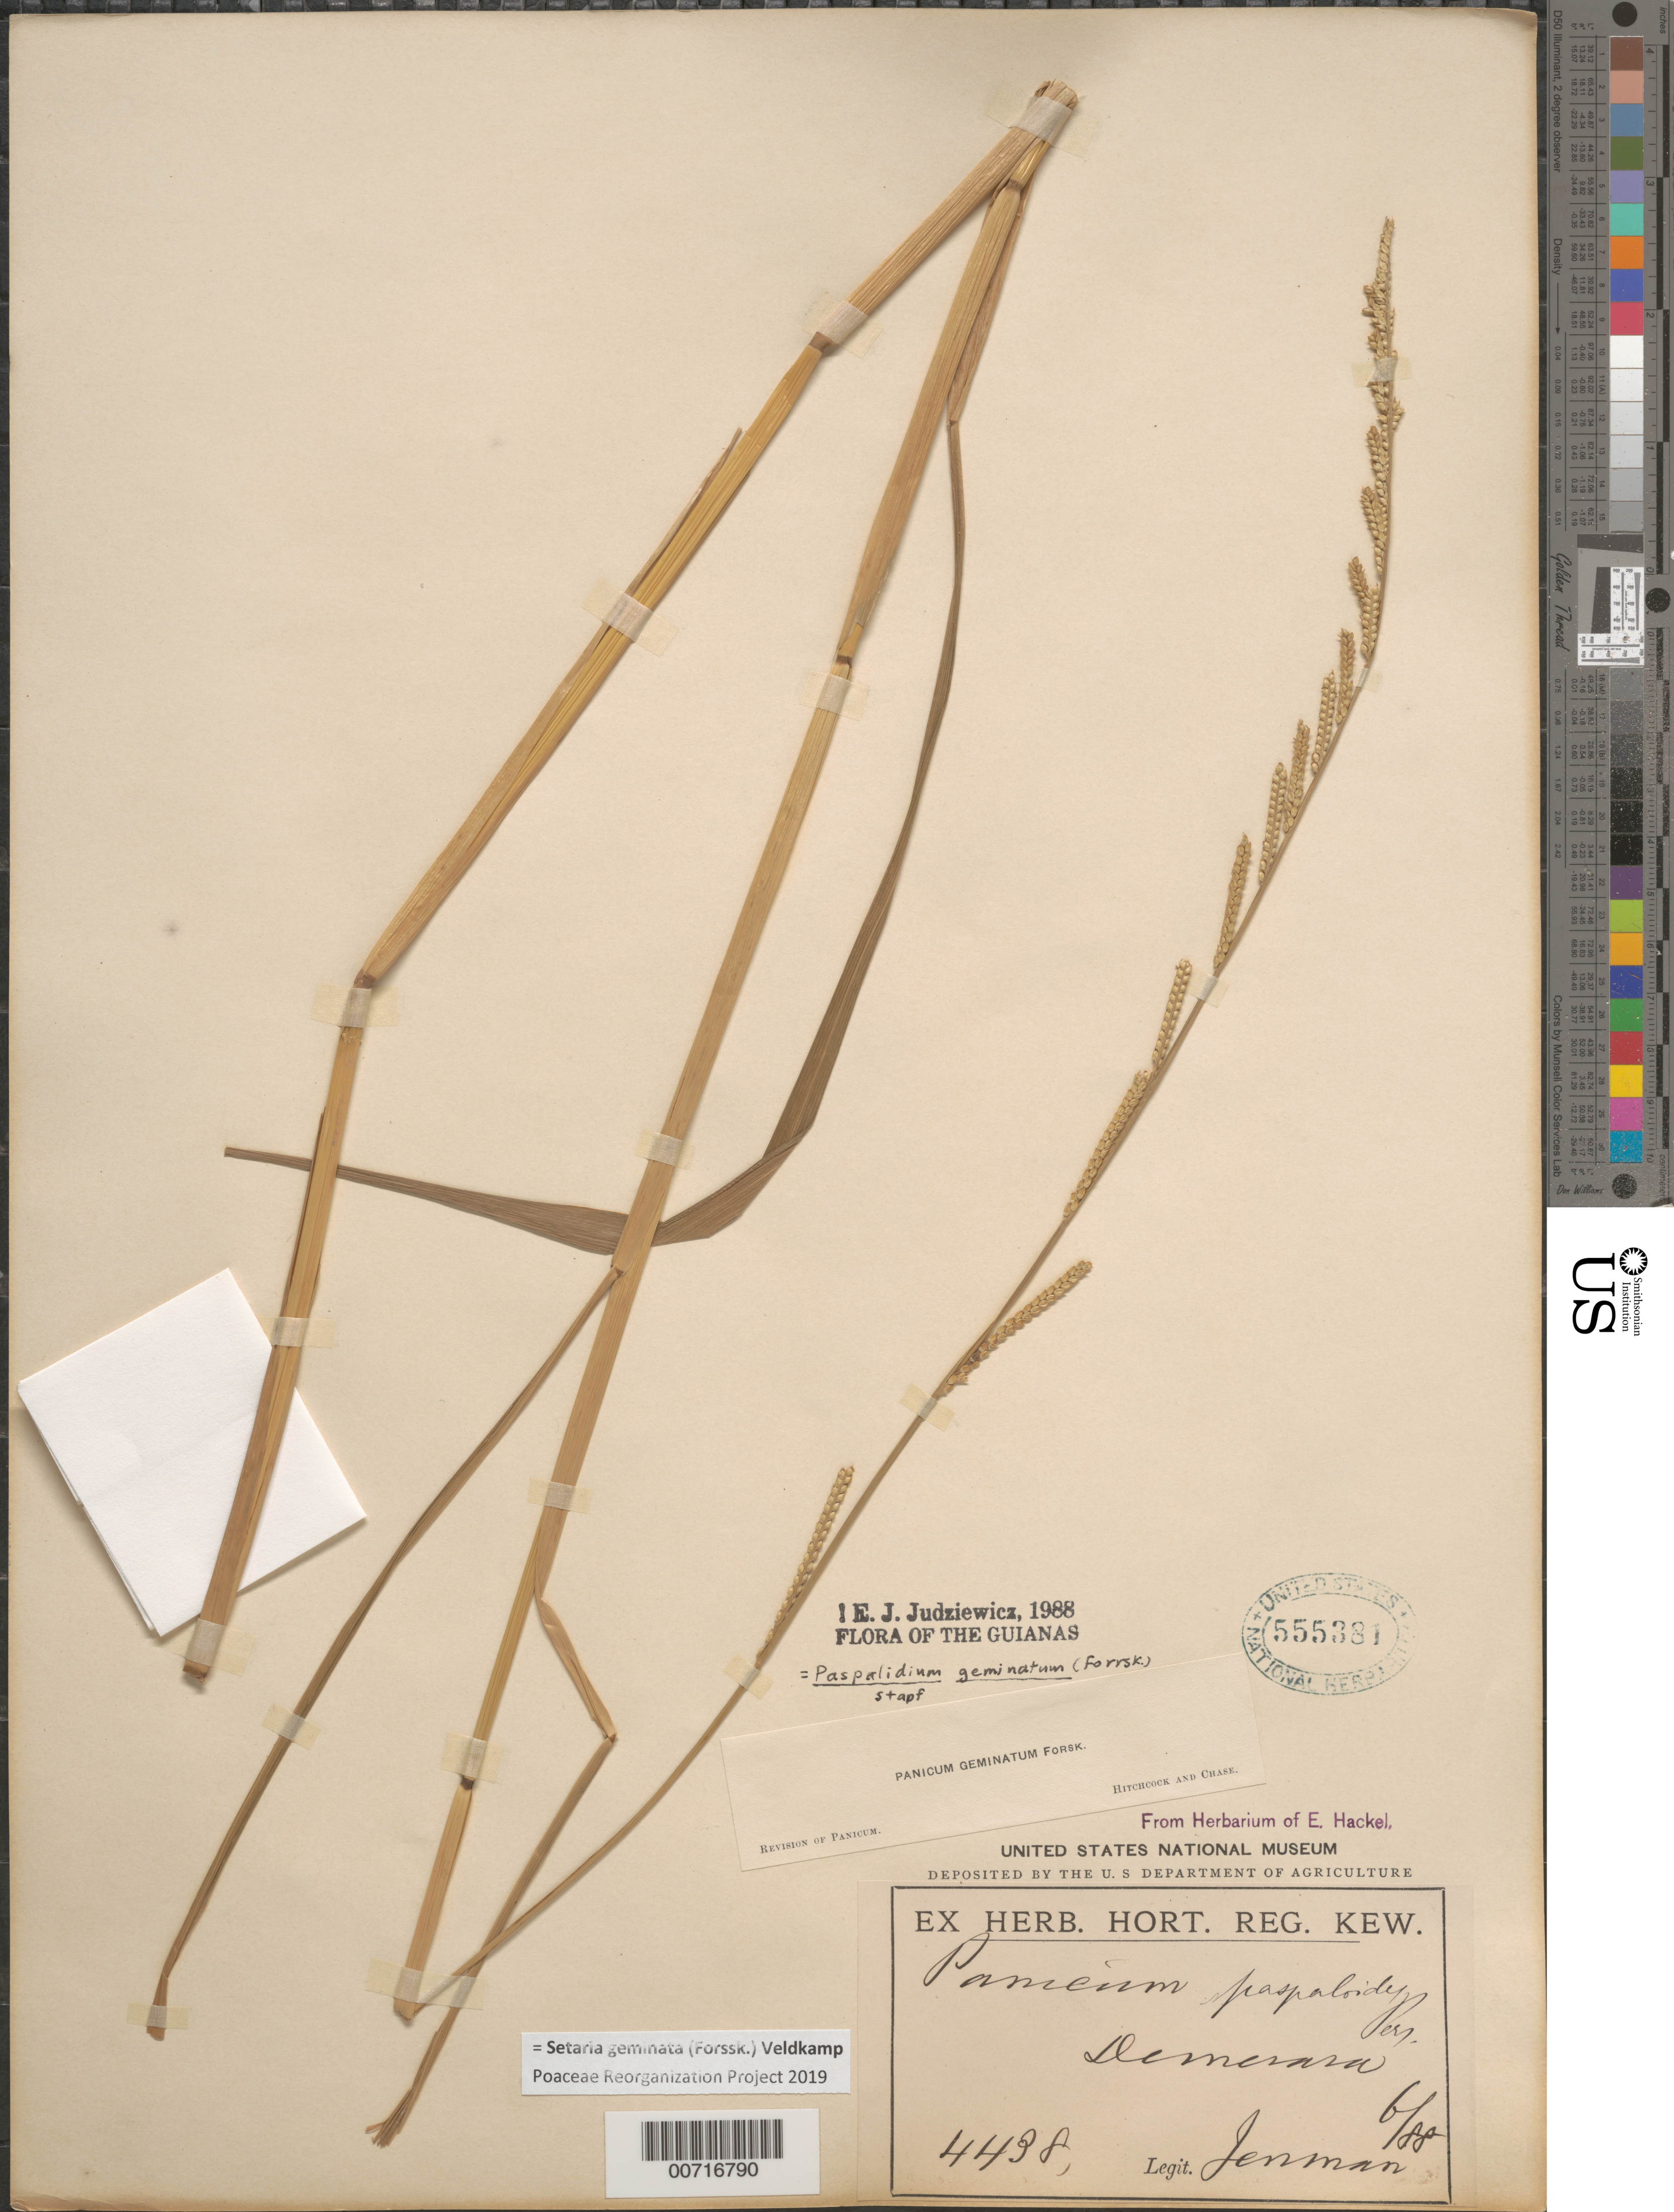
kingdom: Plantae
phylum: Tracheophyta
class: Liliopsida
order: Poales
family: Poaceae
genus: Setaria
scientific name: Setaria geminata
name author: (Forssk.) Veldkamp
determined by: Poaceae Reorganization Project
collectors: G. S. Jenman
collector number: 4438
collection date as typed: June 1888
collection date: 1888-06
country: Guyana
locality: Demerara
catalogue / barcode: US 555381